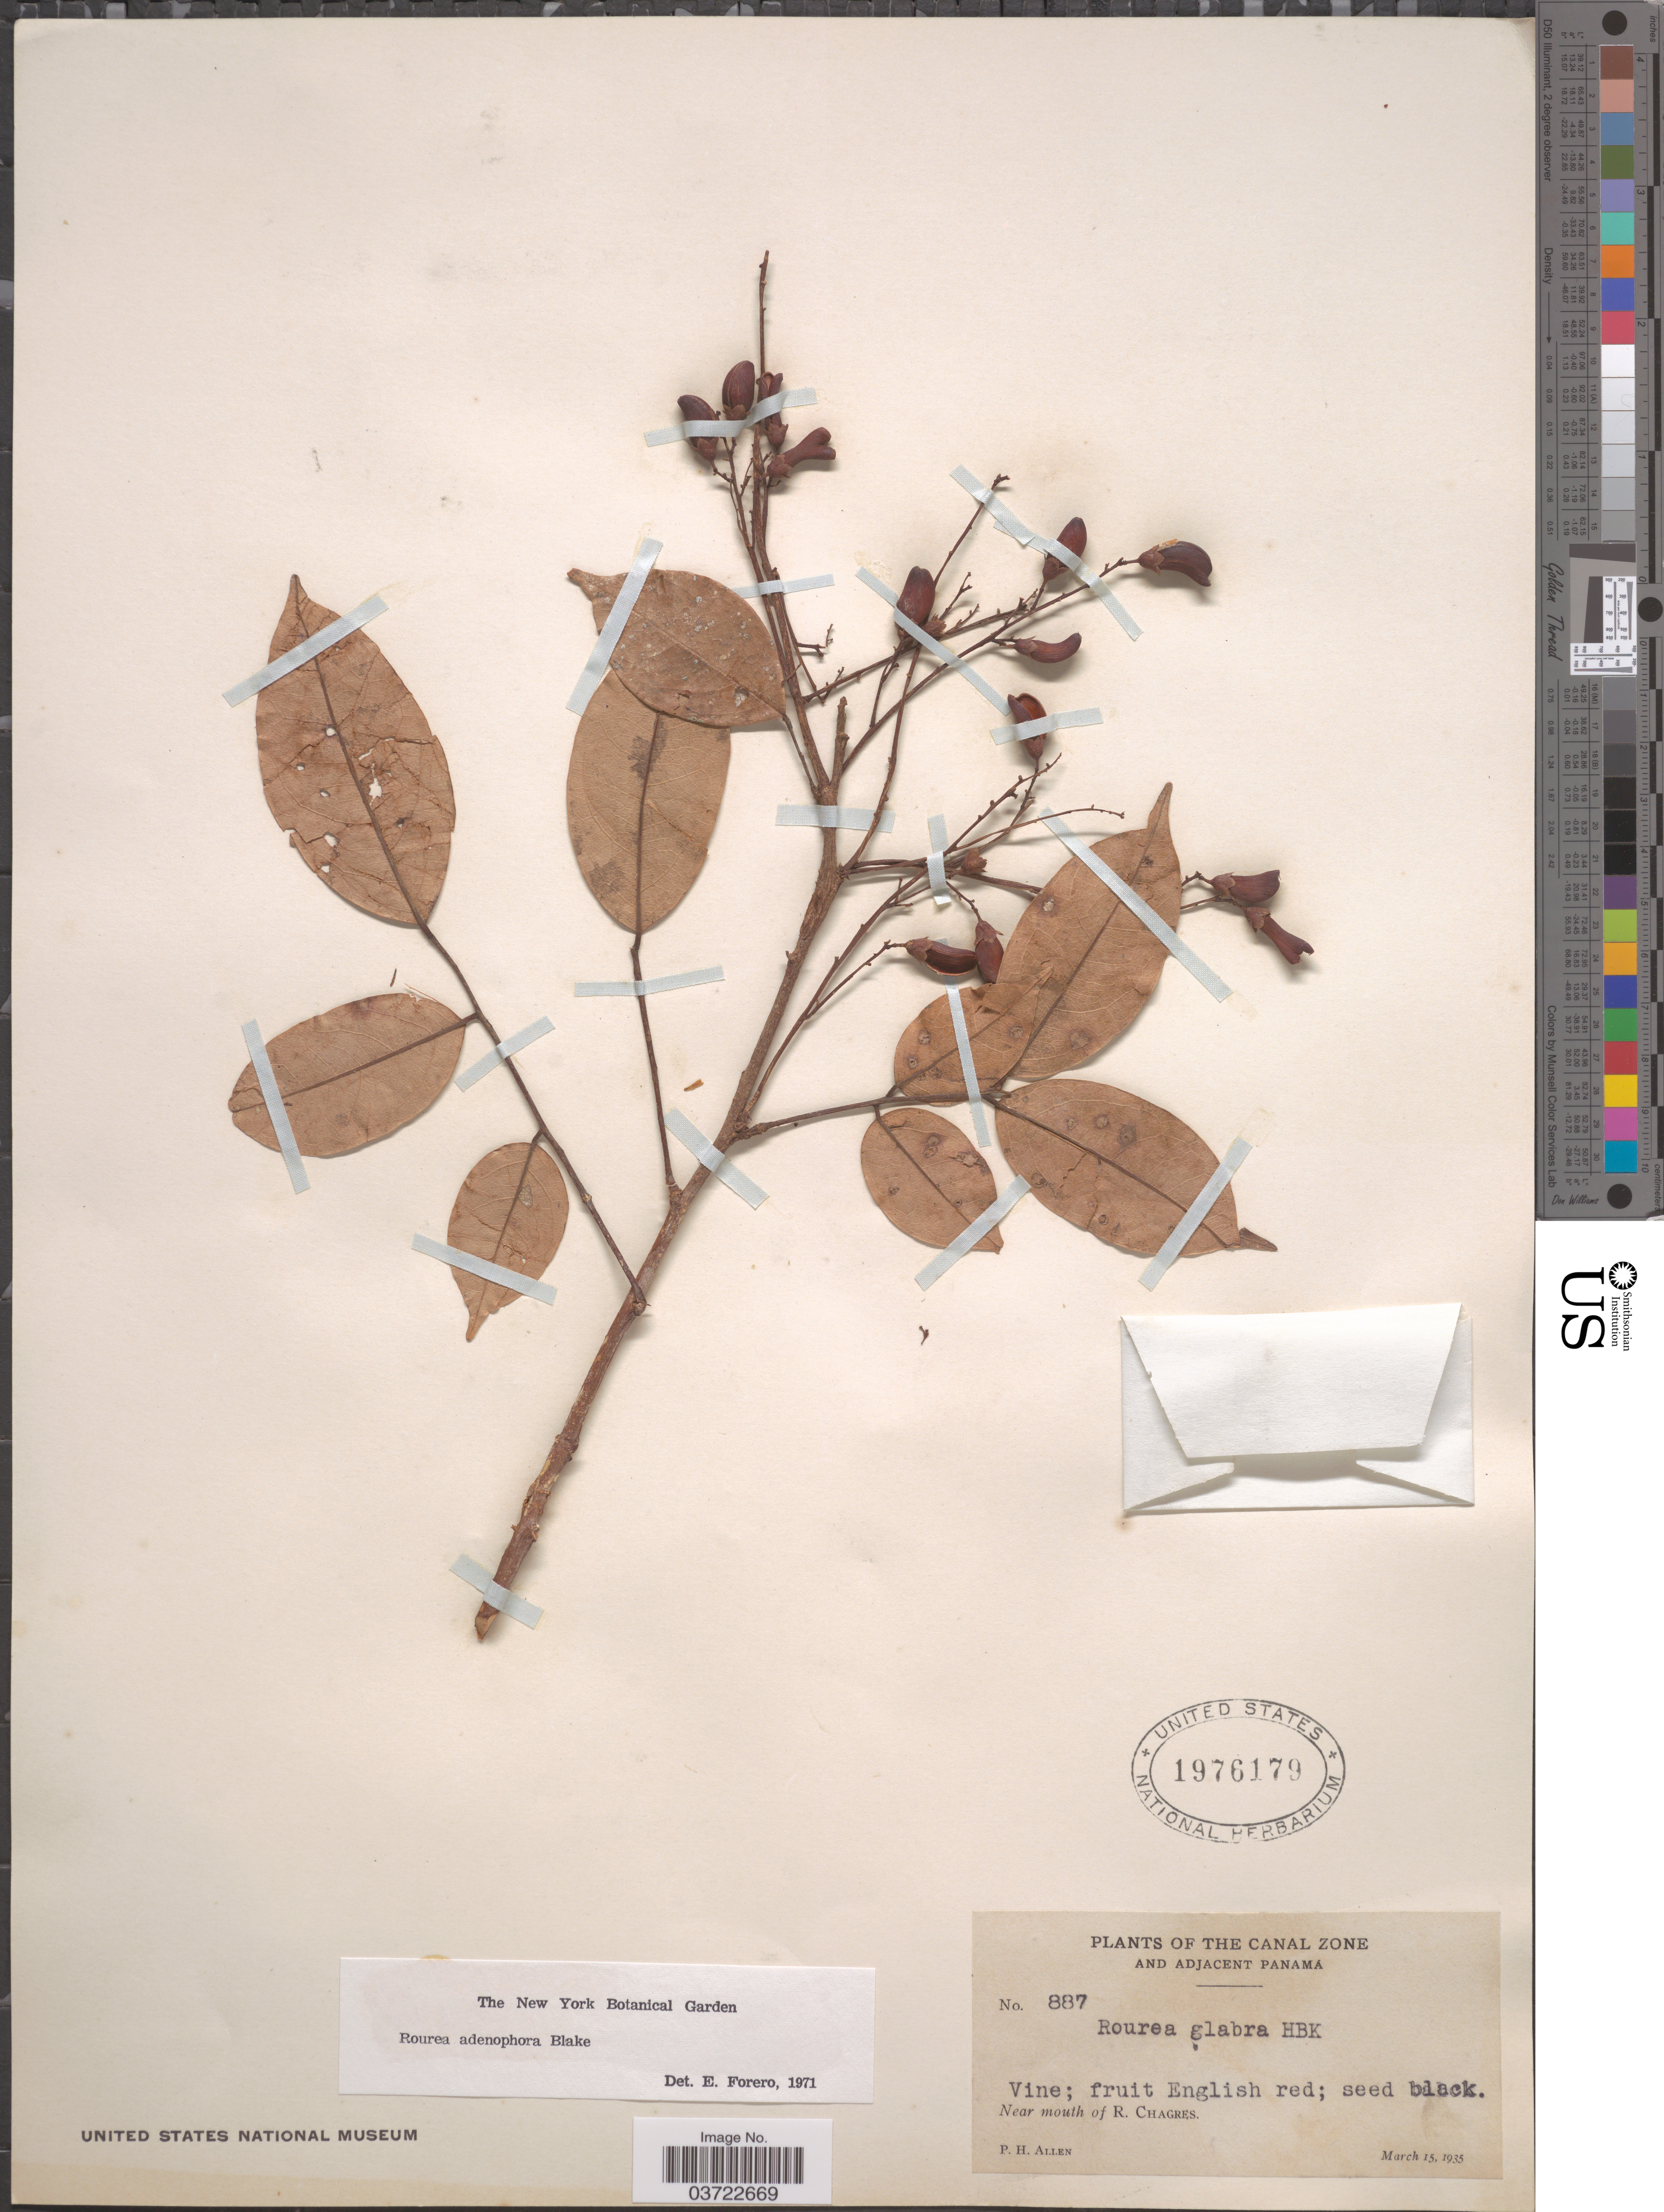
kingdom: Plantae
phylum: Tracheophyta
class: Magnoliopsida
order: Oxalidales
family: Connaraceae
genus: Rourea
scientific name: Rourea adenophora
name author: S.F. Blake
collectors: P. H. Allen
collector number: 887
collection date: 1935-03-15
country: Panama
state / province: Colón / Panamá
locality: The Canal Zone and adjacent Panama. Near mouth of R. Chagres.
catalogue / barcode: US 1976179